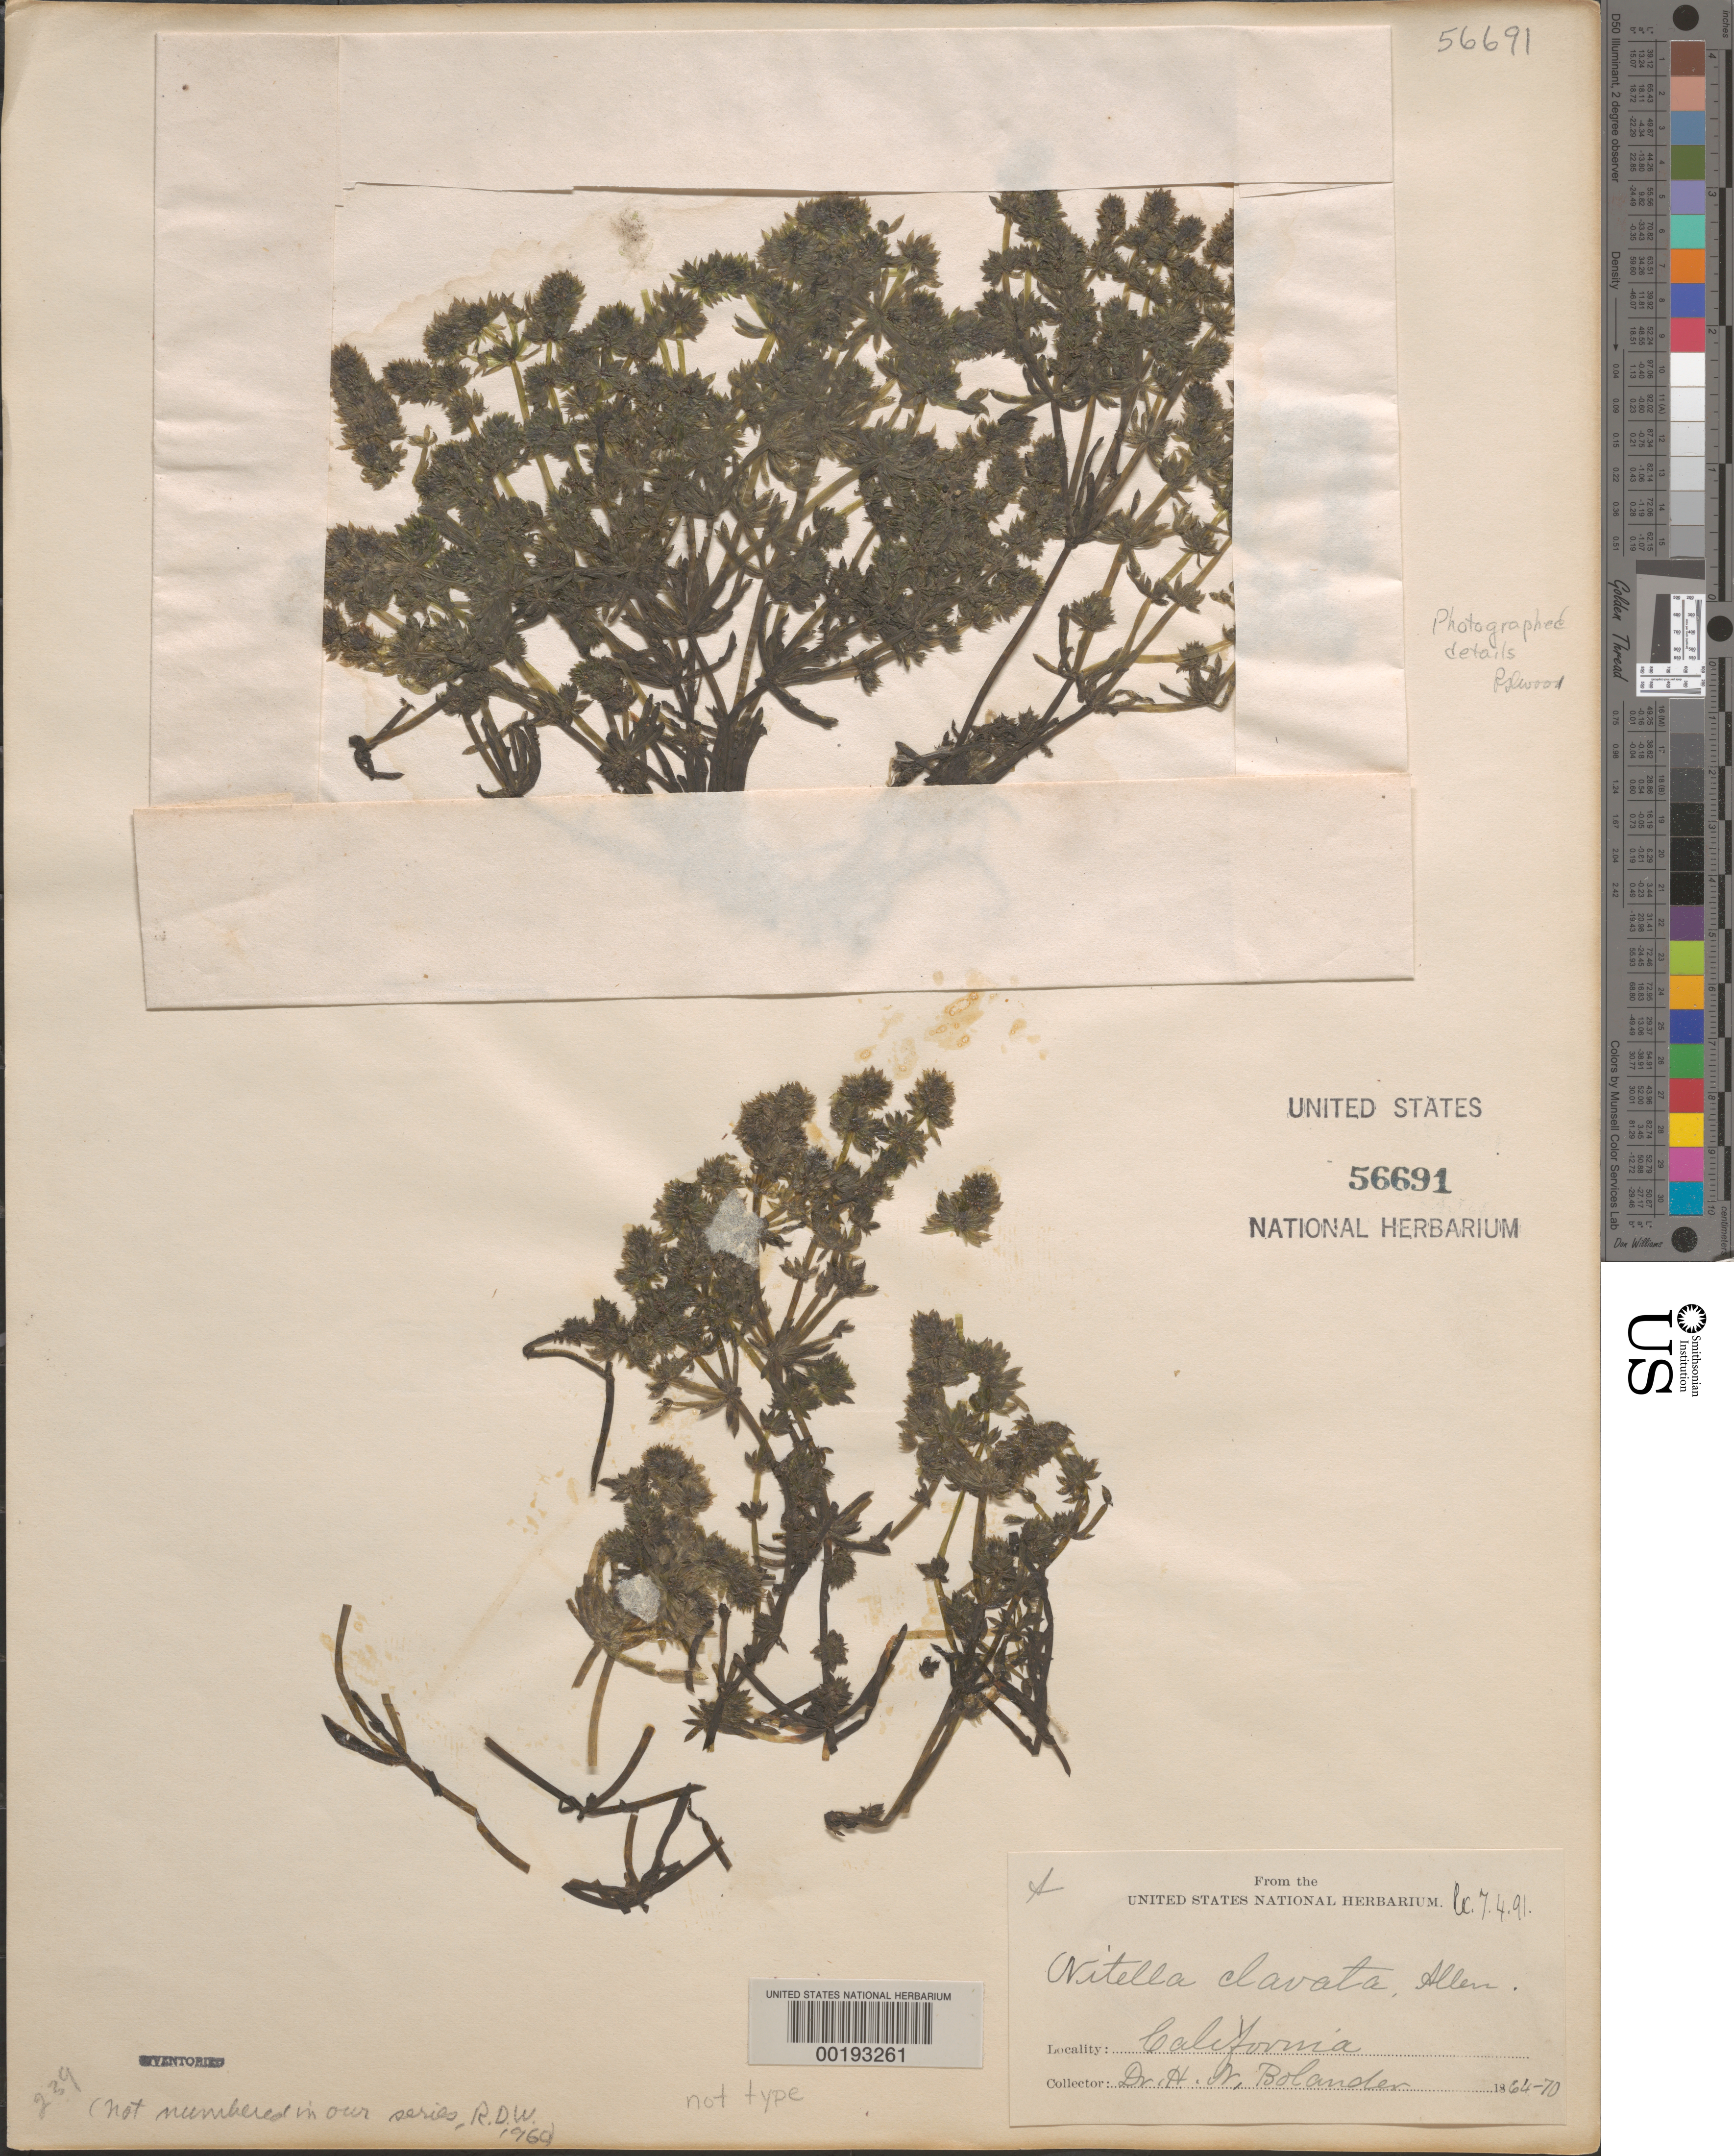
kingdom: Plantae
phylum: Charophyta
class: Charophyceae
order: Charales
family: Characeae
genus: Nitella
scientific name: Nitella clavata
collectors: H. Bolander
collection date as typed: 1864 TO -- --- 1870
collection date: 1864/1870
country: United States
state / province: California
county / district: Los Angeles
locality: Redondo Beach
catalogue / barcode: US 56691